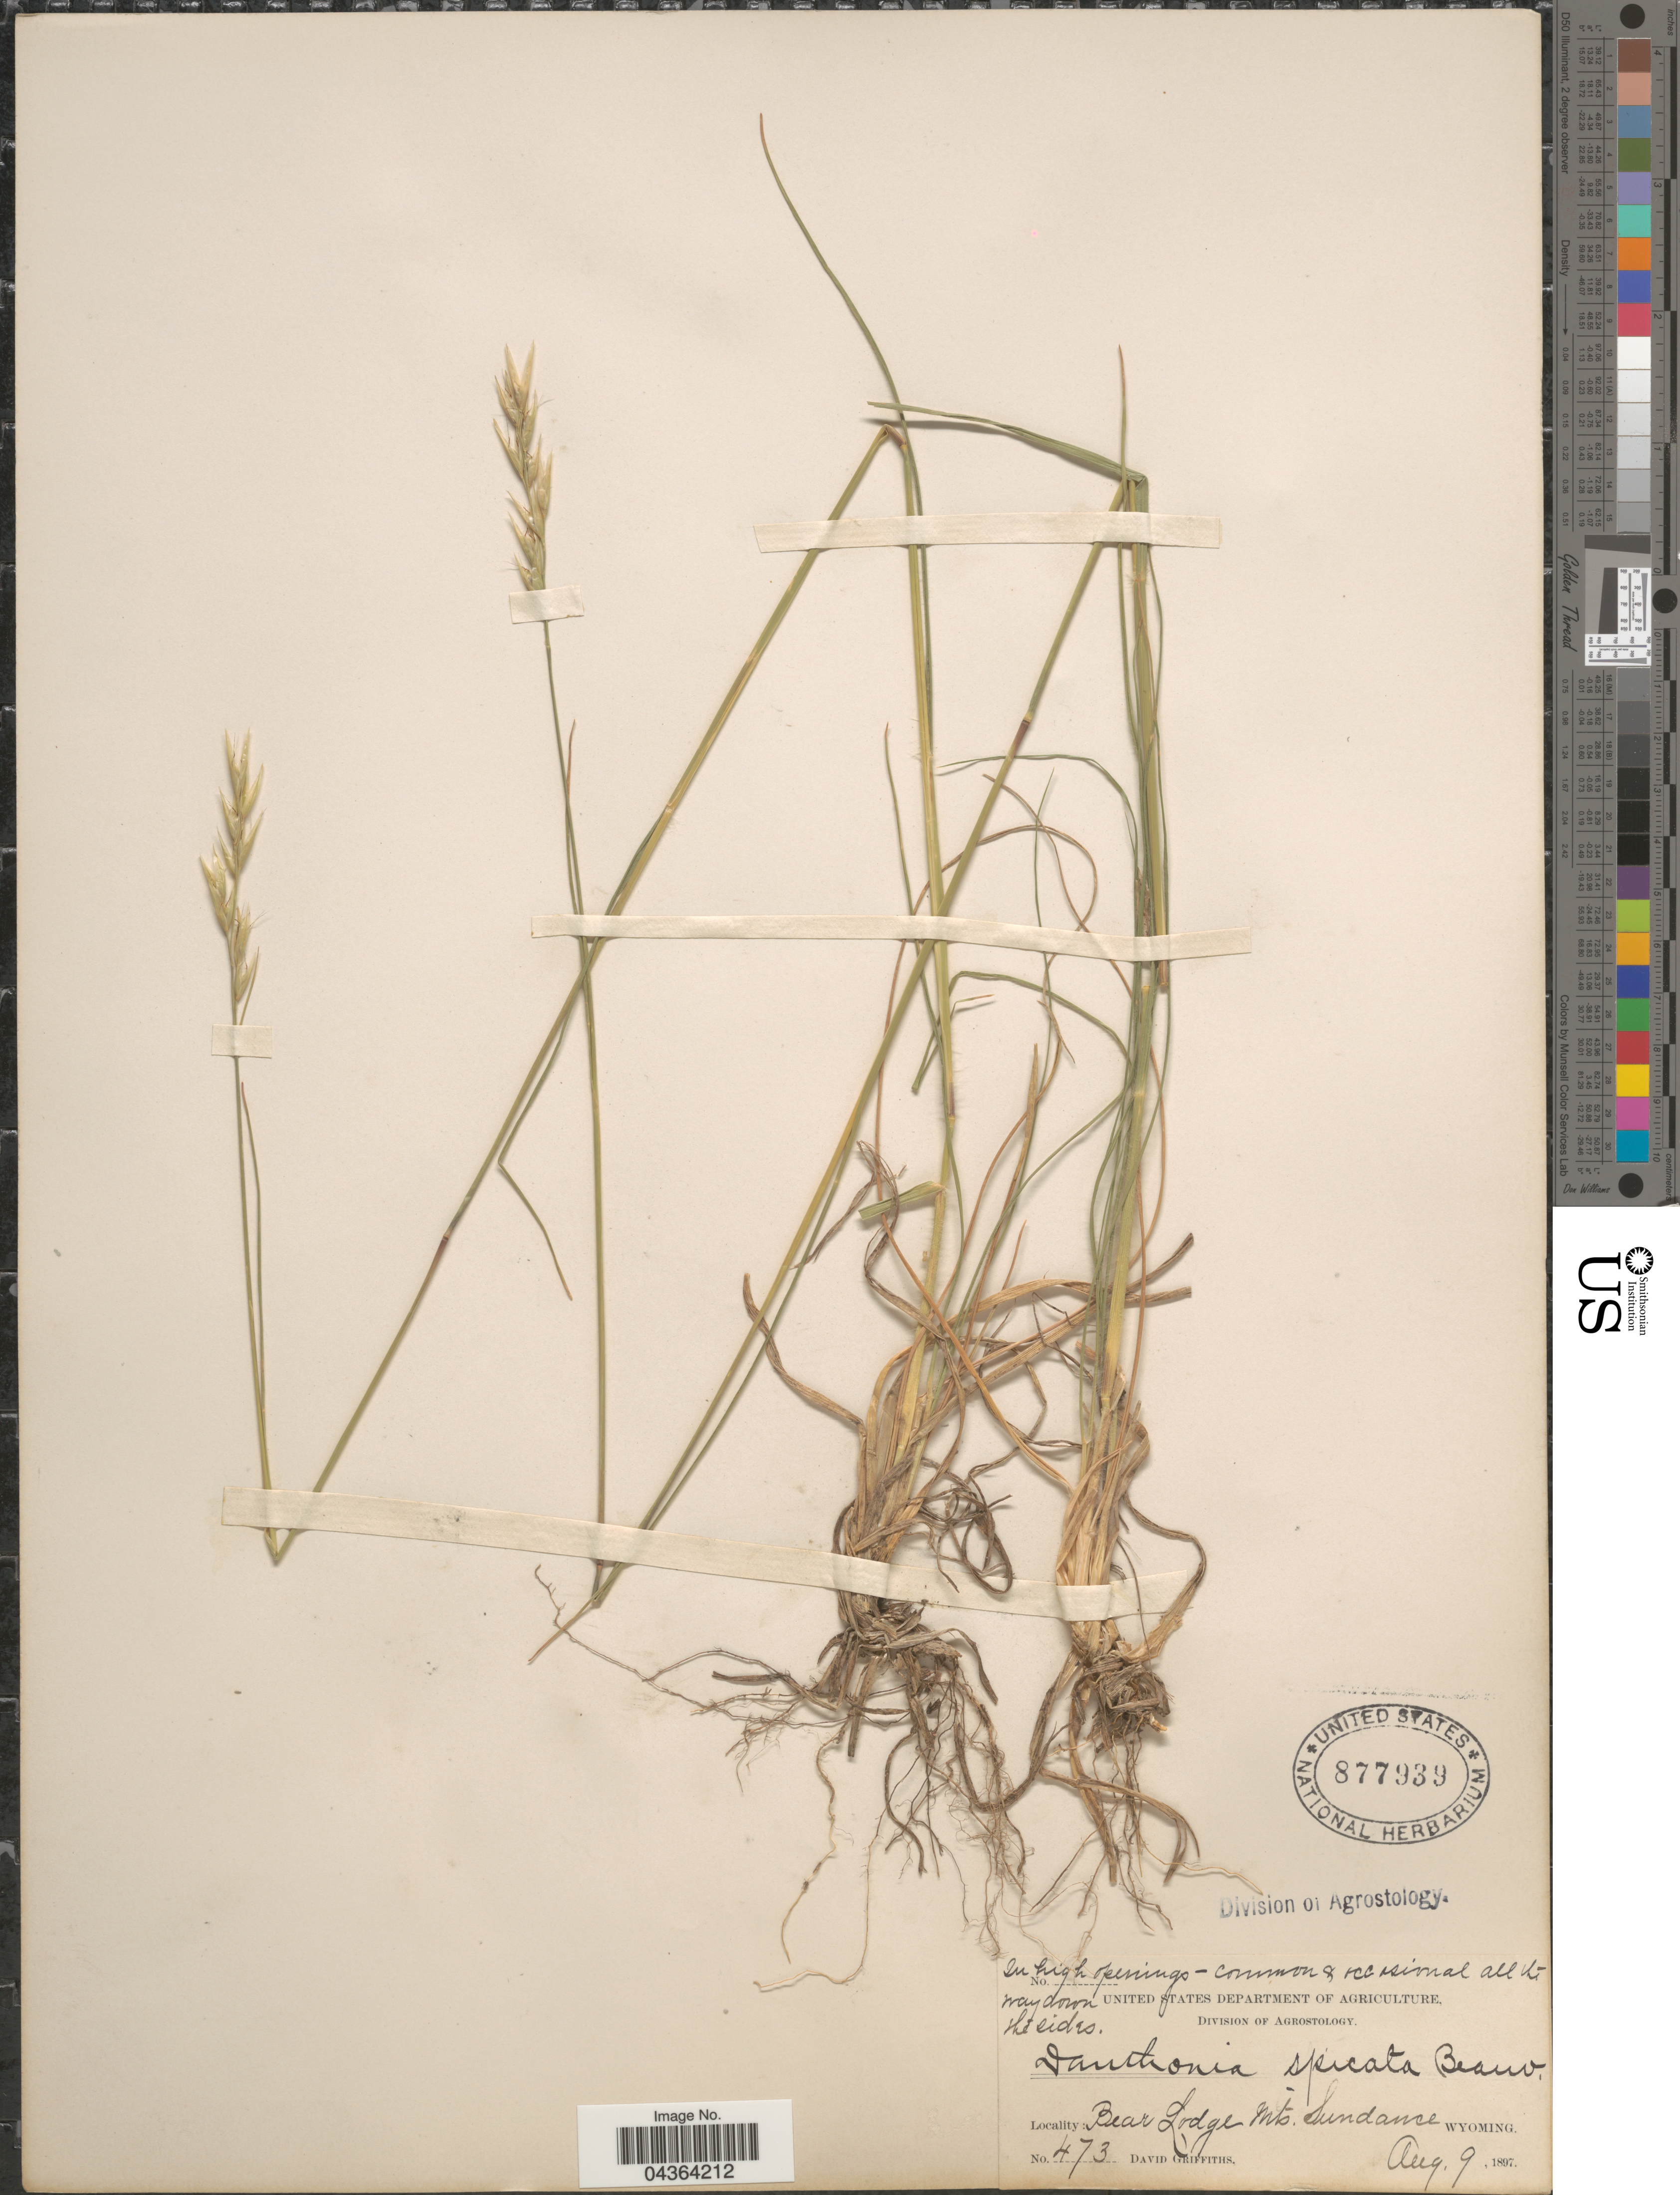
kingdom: Plantae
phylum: Tracheophyta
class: Liliopsida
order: Poales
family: Poaceae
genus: Danthonia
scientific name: Danthonia spicata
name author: (L.) P. Beauv. ex Roem. & Schult.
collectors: D. Griffiths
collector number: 473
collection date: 1897-08-09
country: United States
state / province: Wyoming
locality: Bear Lodge Mts. Sundance.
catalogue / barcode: US 877939